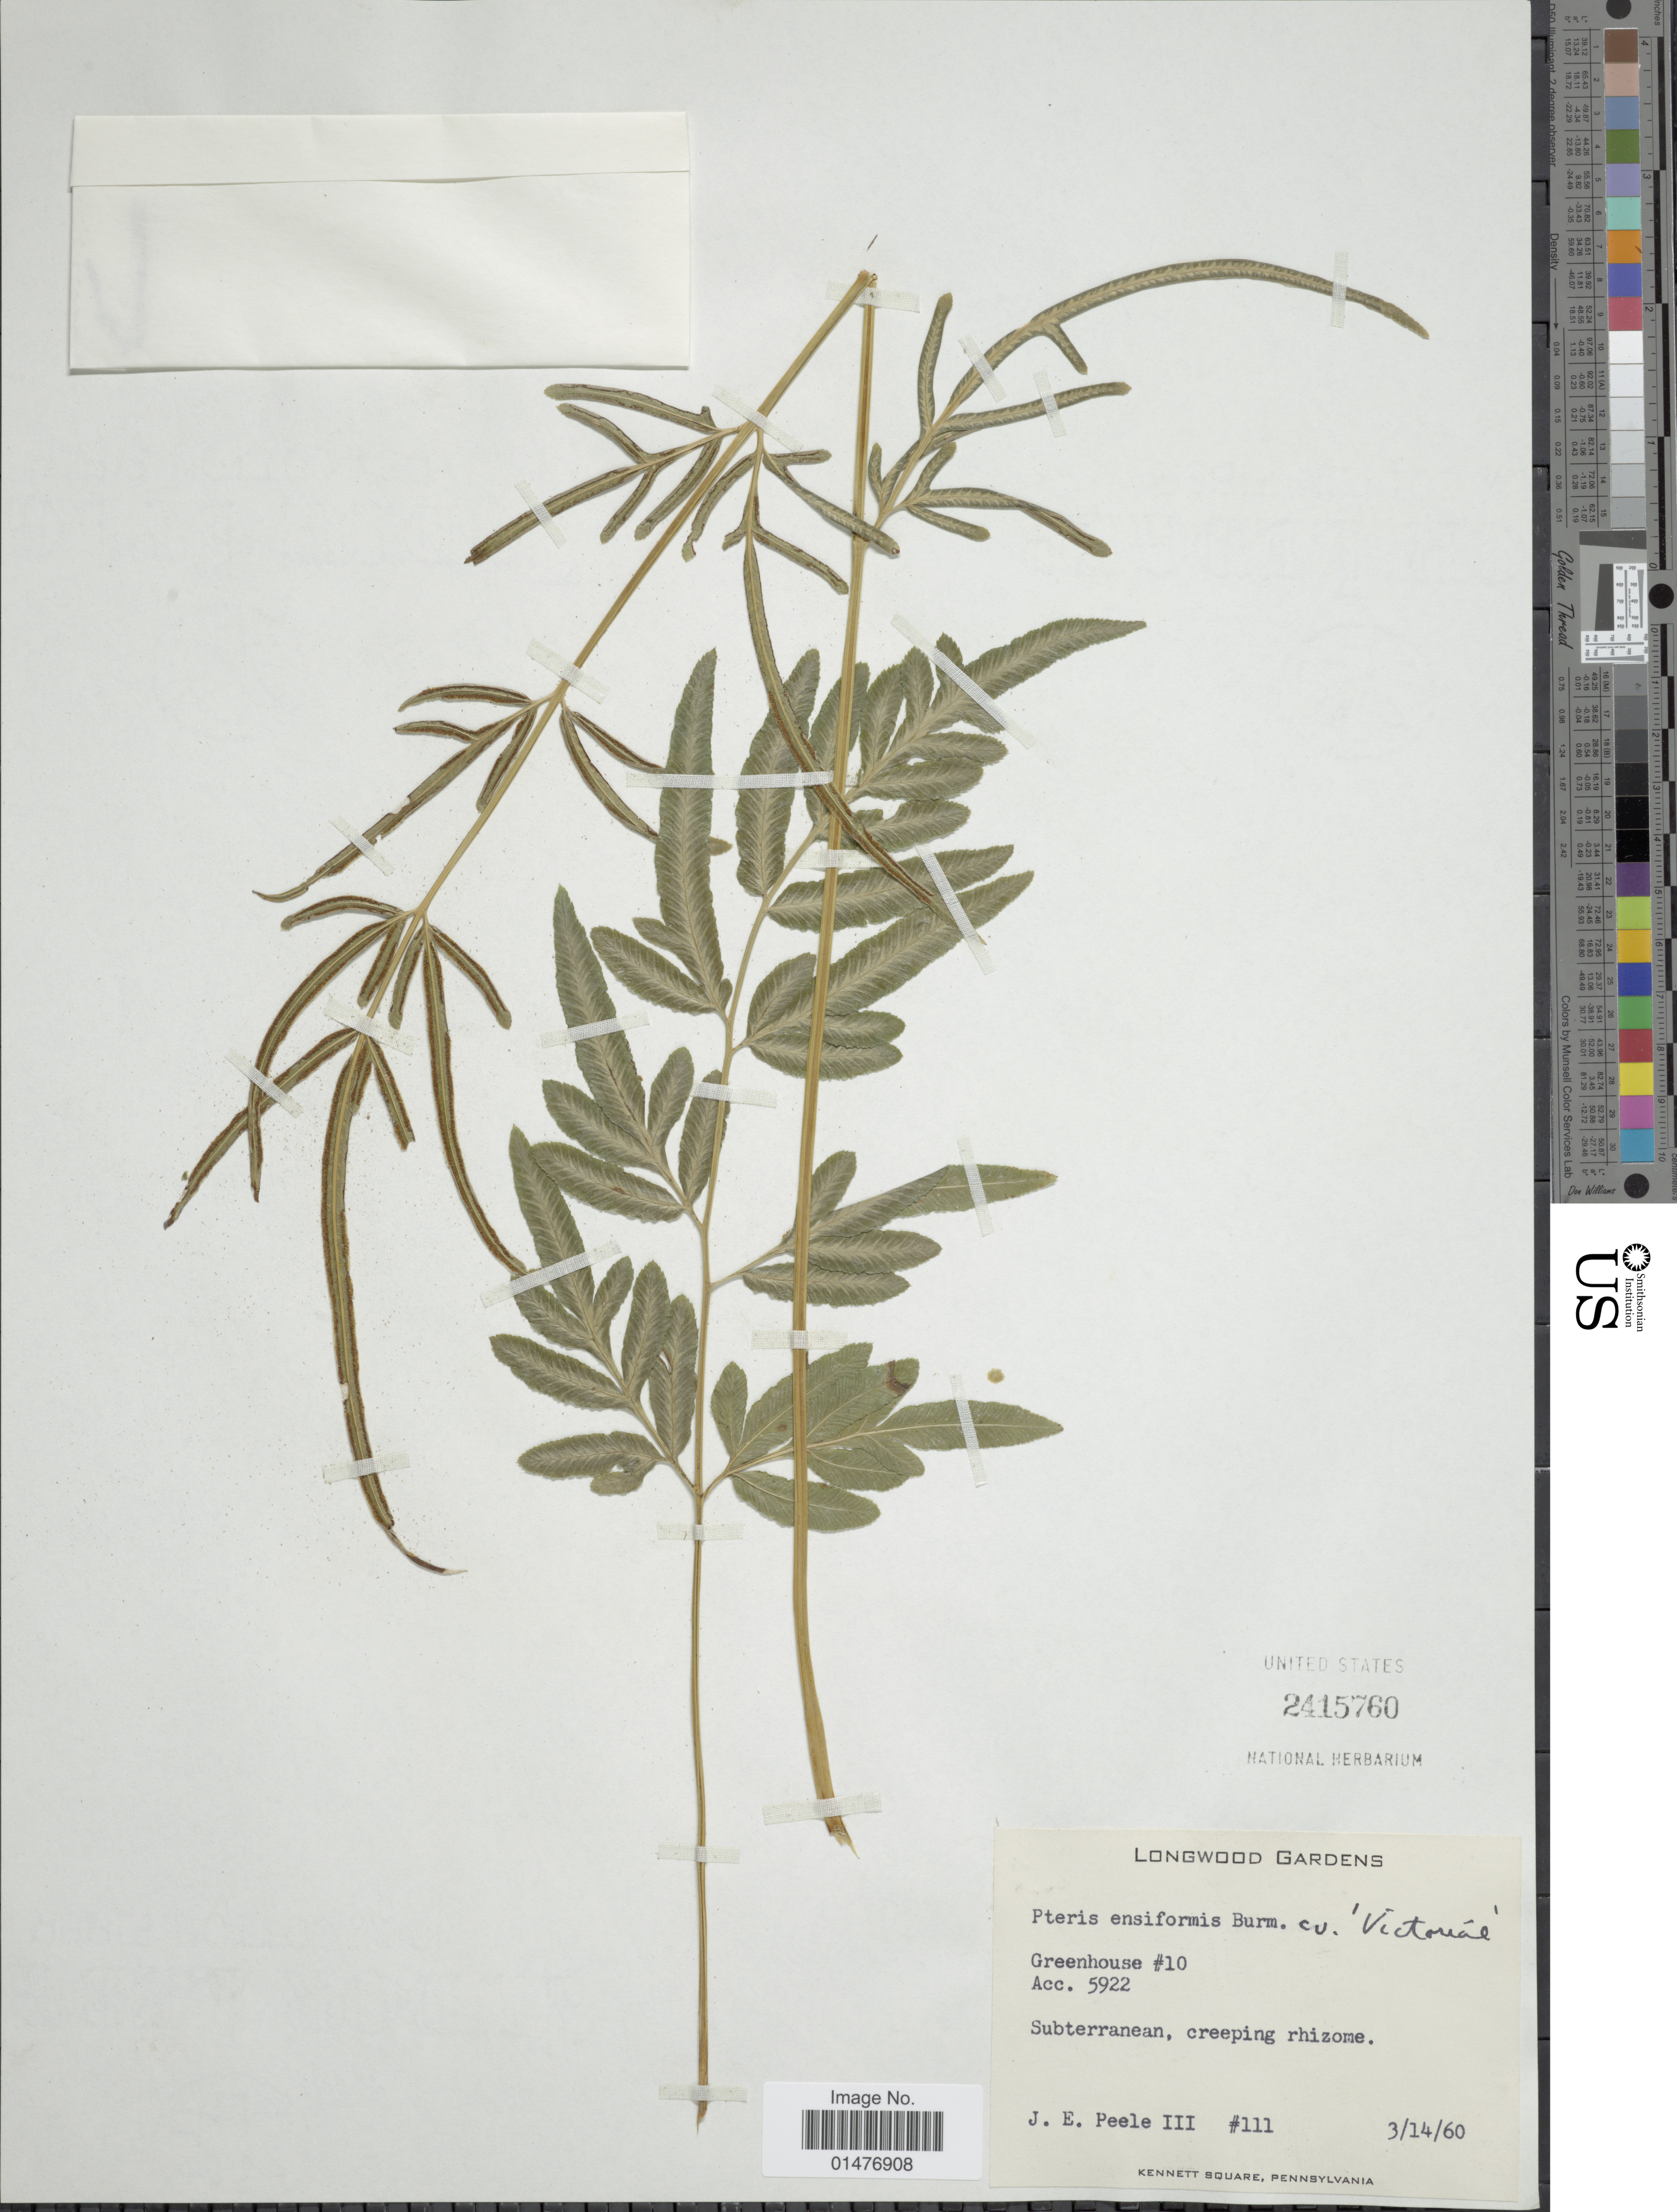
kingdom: Plantae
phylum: Tracheophyta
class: Polypodiopsida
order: Polypodiales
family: Pteridaceae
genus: Pteris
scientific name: Pteris ensiformis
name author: Burm. f.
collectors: J. Peele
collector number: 5922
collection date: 1960-03-14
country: United States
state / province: Pennsylvania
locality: Greenhouse #10 Acc. 5922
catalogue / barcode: US 2415760